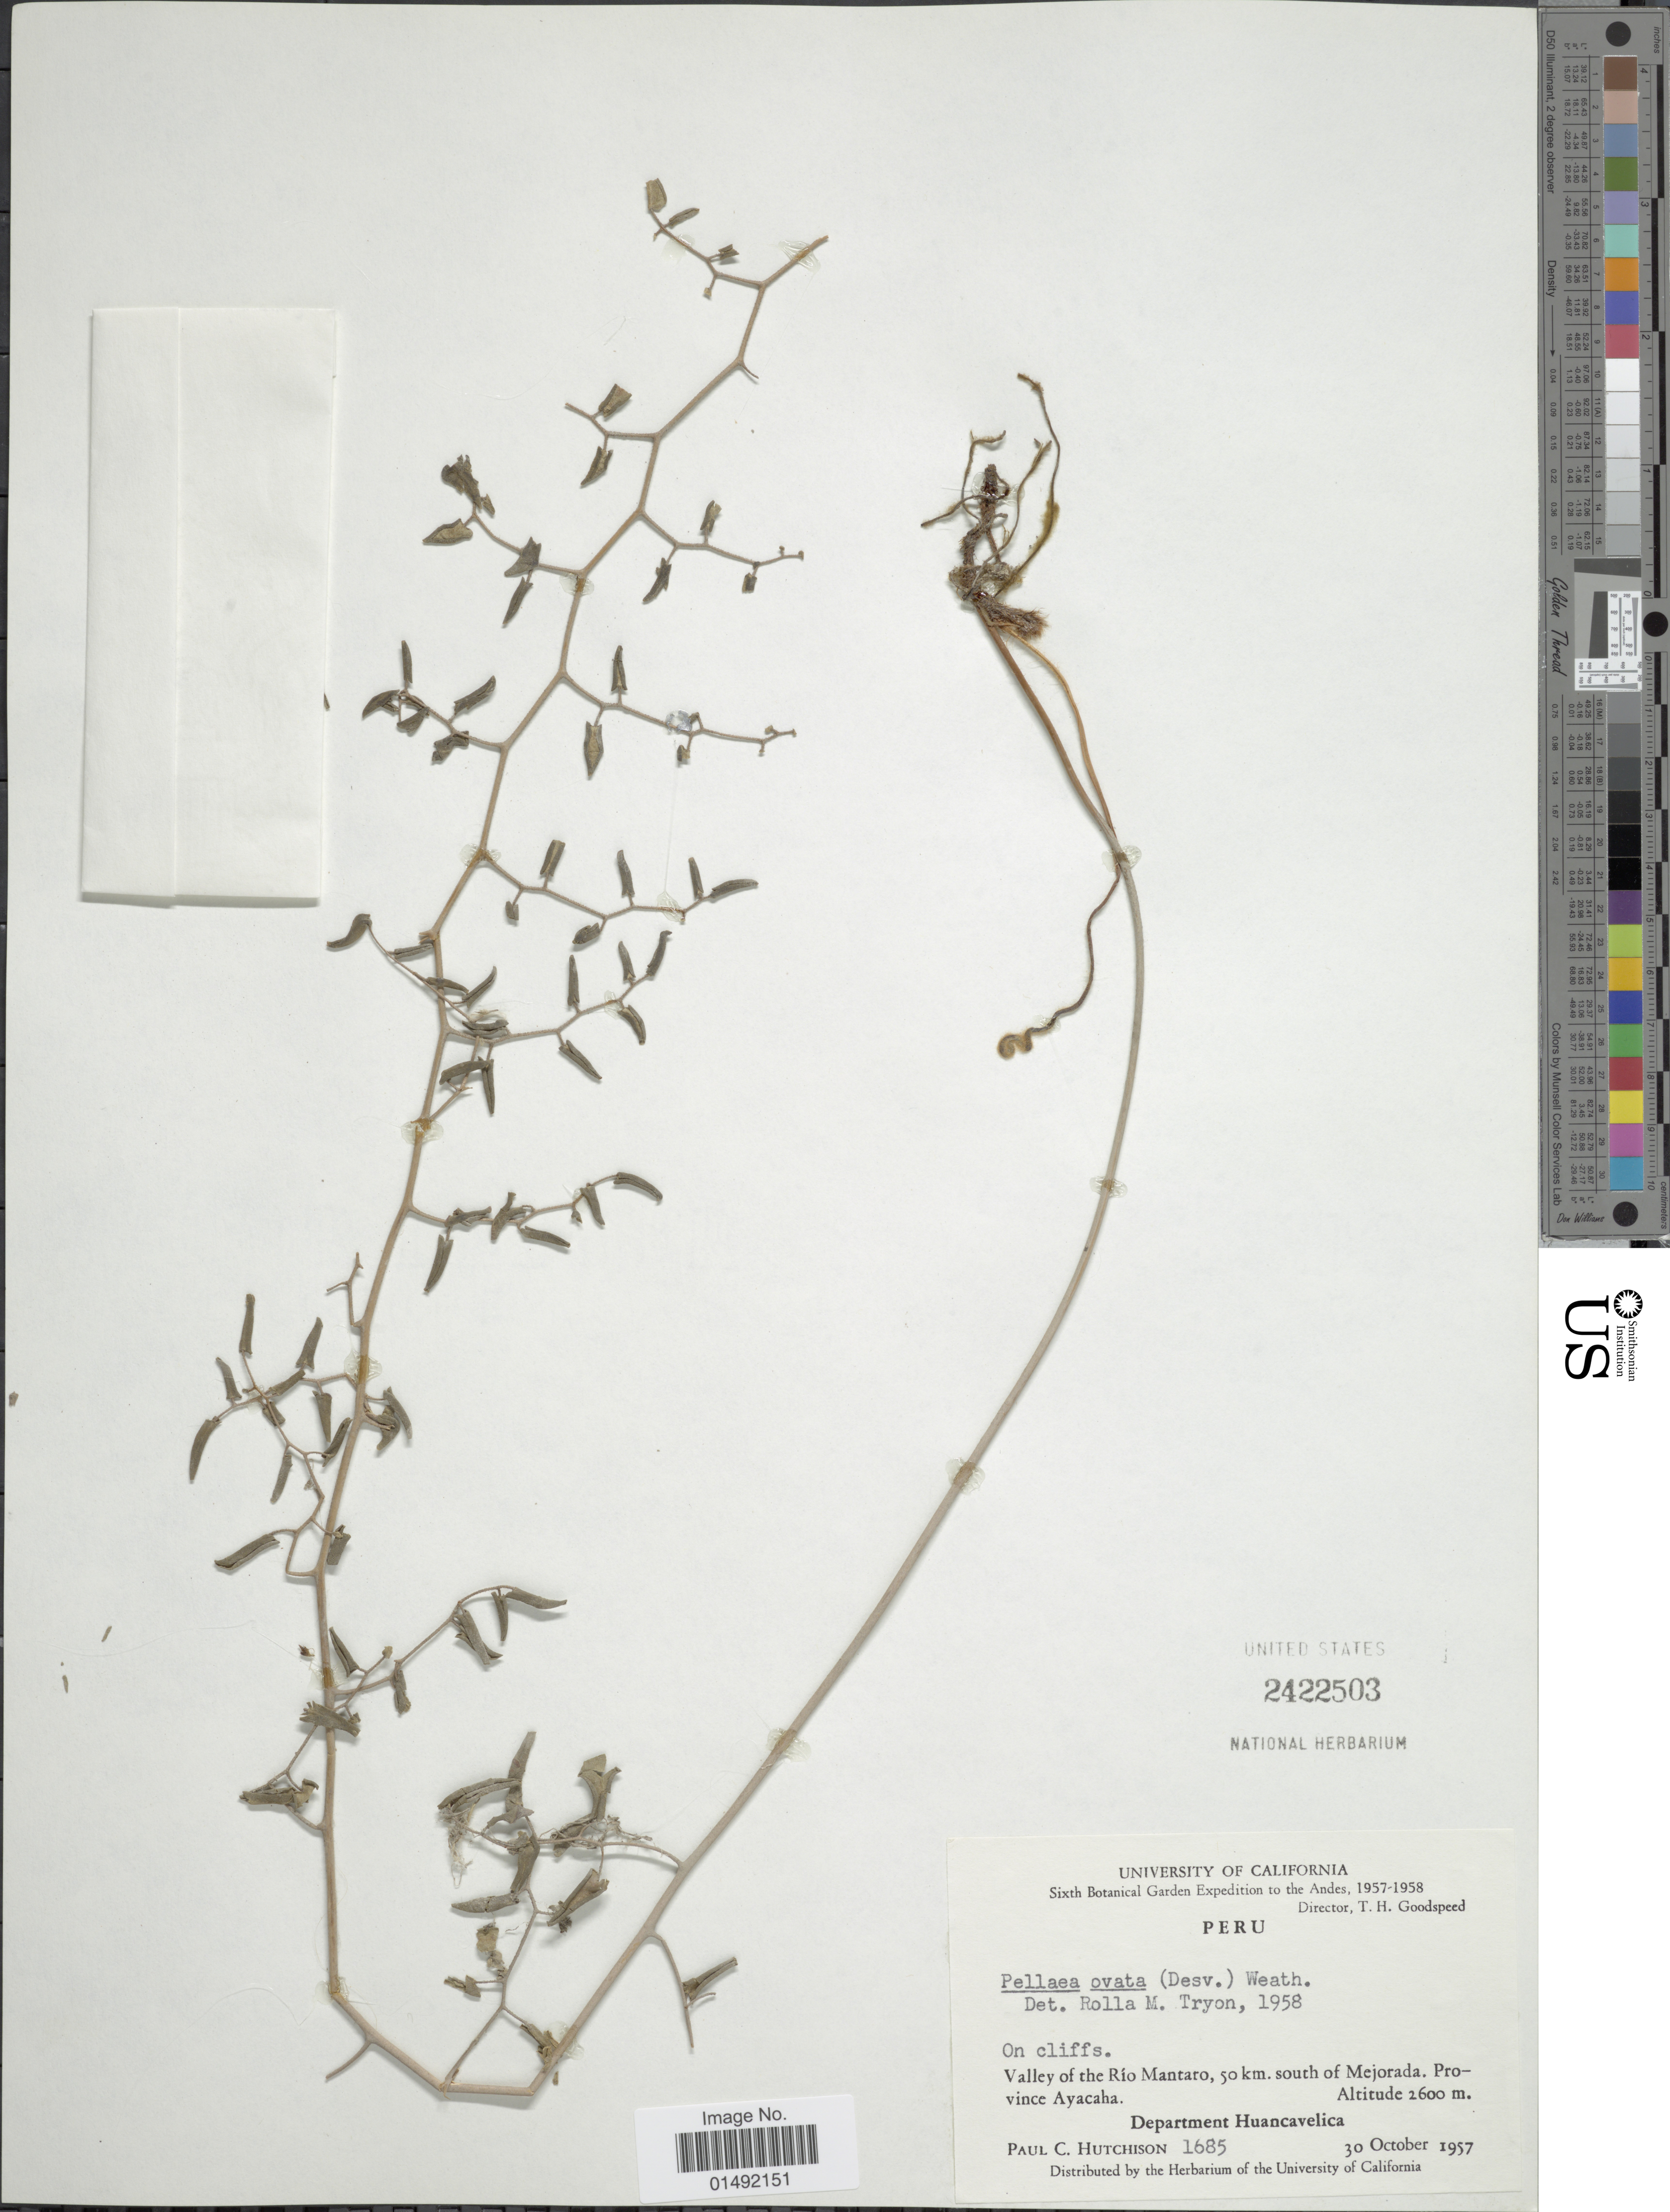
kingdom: Plantae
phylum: Tracheophyta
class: Polypodiopsida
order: Polypodiales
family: Pteridaceae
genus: Pellaea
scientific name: Pellaea ovata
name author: (Desv.) Weath.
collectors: P. C. Hutchison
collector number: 1685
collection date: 1957-10-30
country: Peru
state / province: Huancavelica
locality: On cliffs, Valley of the Río Mantaro, 50 km. south of Mejorada, Province Ayacaha, Department Huancavelica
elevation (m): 2600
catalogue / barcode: US 2422503